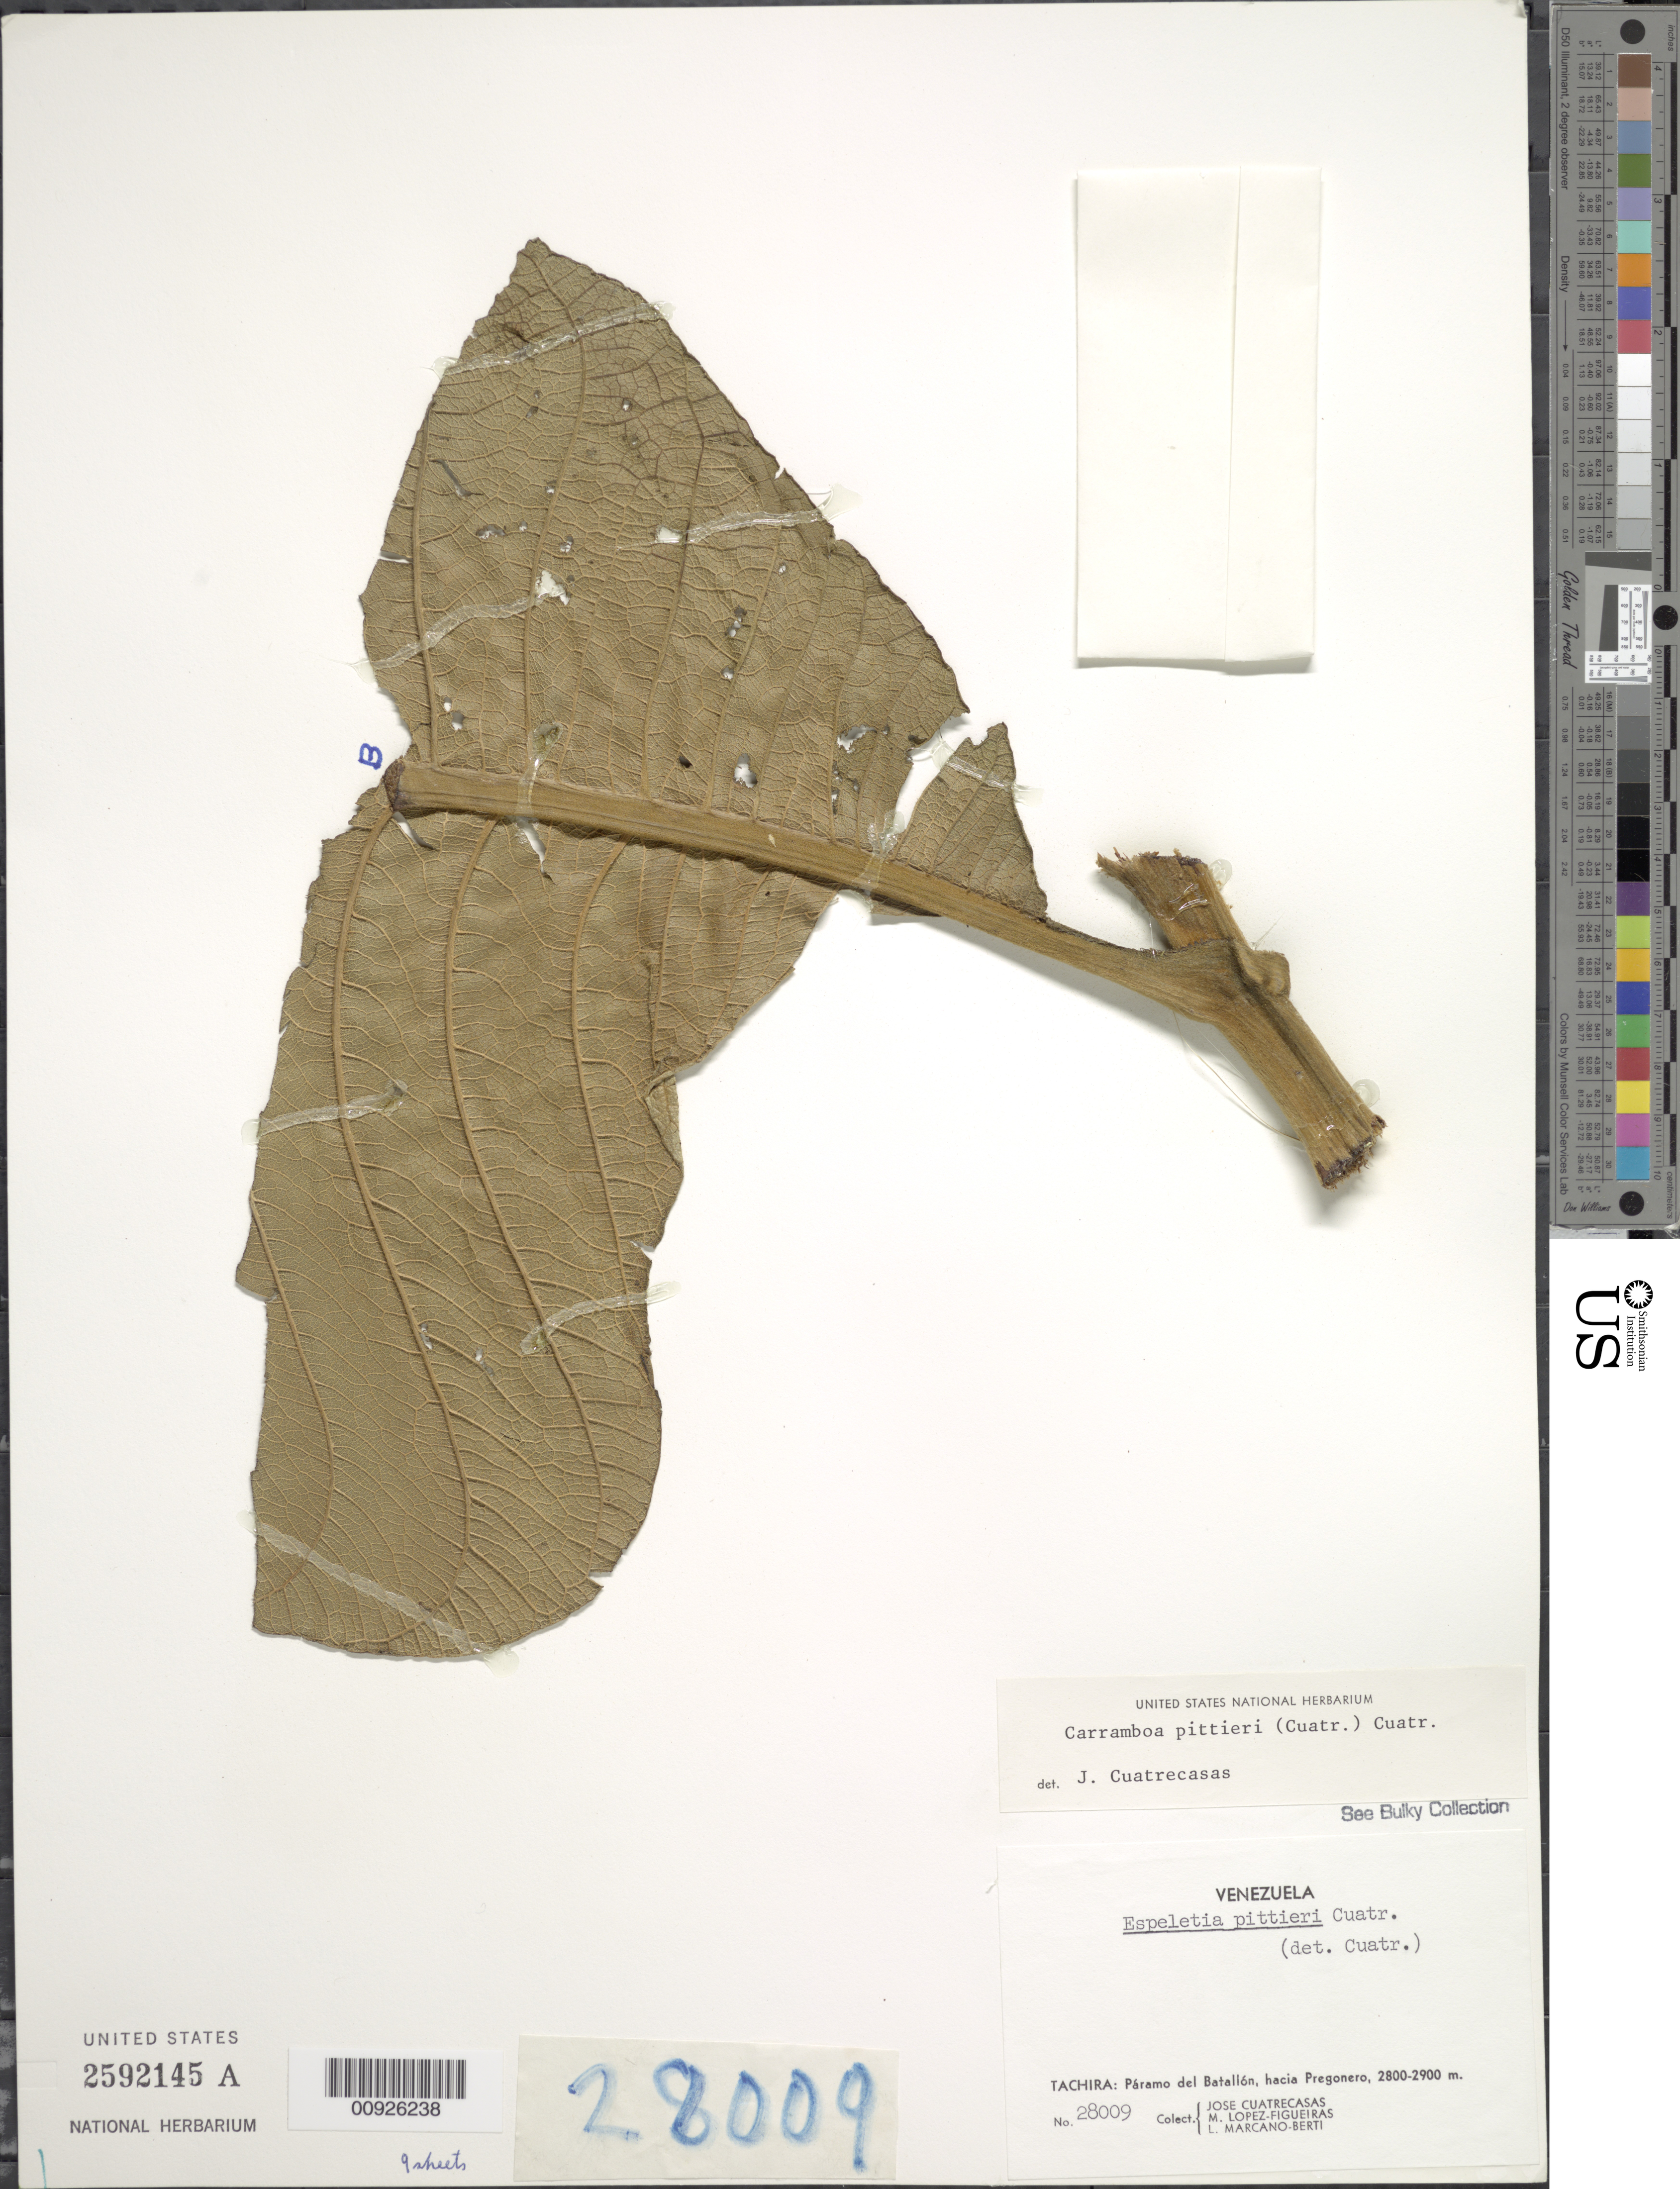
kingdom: Plantae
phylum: Tracheophyta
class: Magnoliopsida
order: Asterales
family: Asteraceae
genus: Carramboa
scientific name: Carramboa badilloi var. pittieri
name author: (Cuatrec.) Cuatrec.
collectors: J. Cuatrecasas, M. López Figueiras & L. Marcano-Berti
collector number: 28009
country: Venezuela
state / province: Tachira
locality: Paramo del Batallon, hacia Pregonero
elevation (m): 2800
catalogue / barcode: US 2592145A